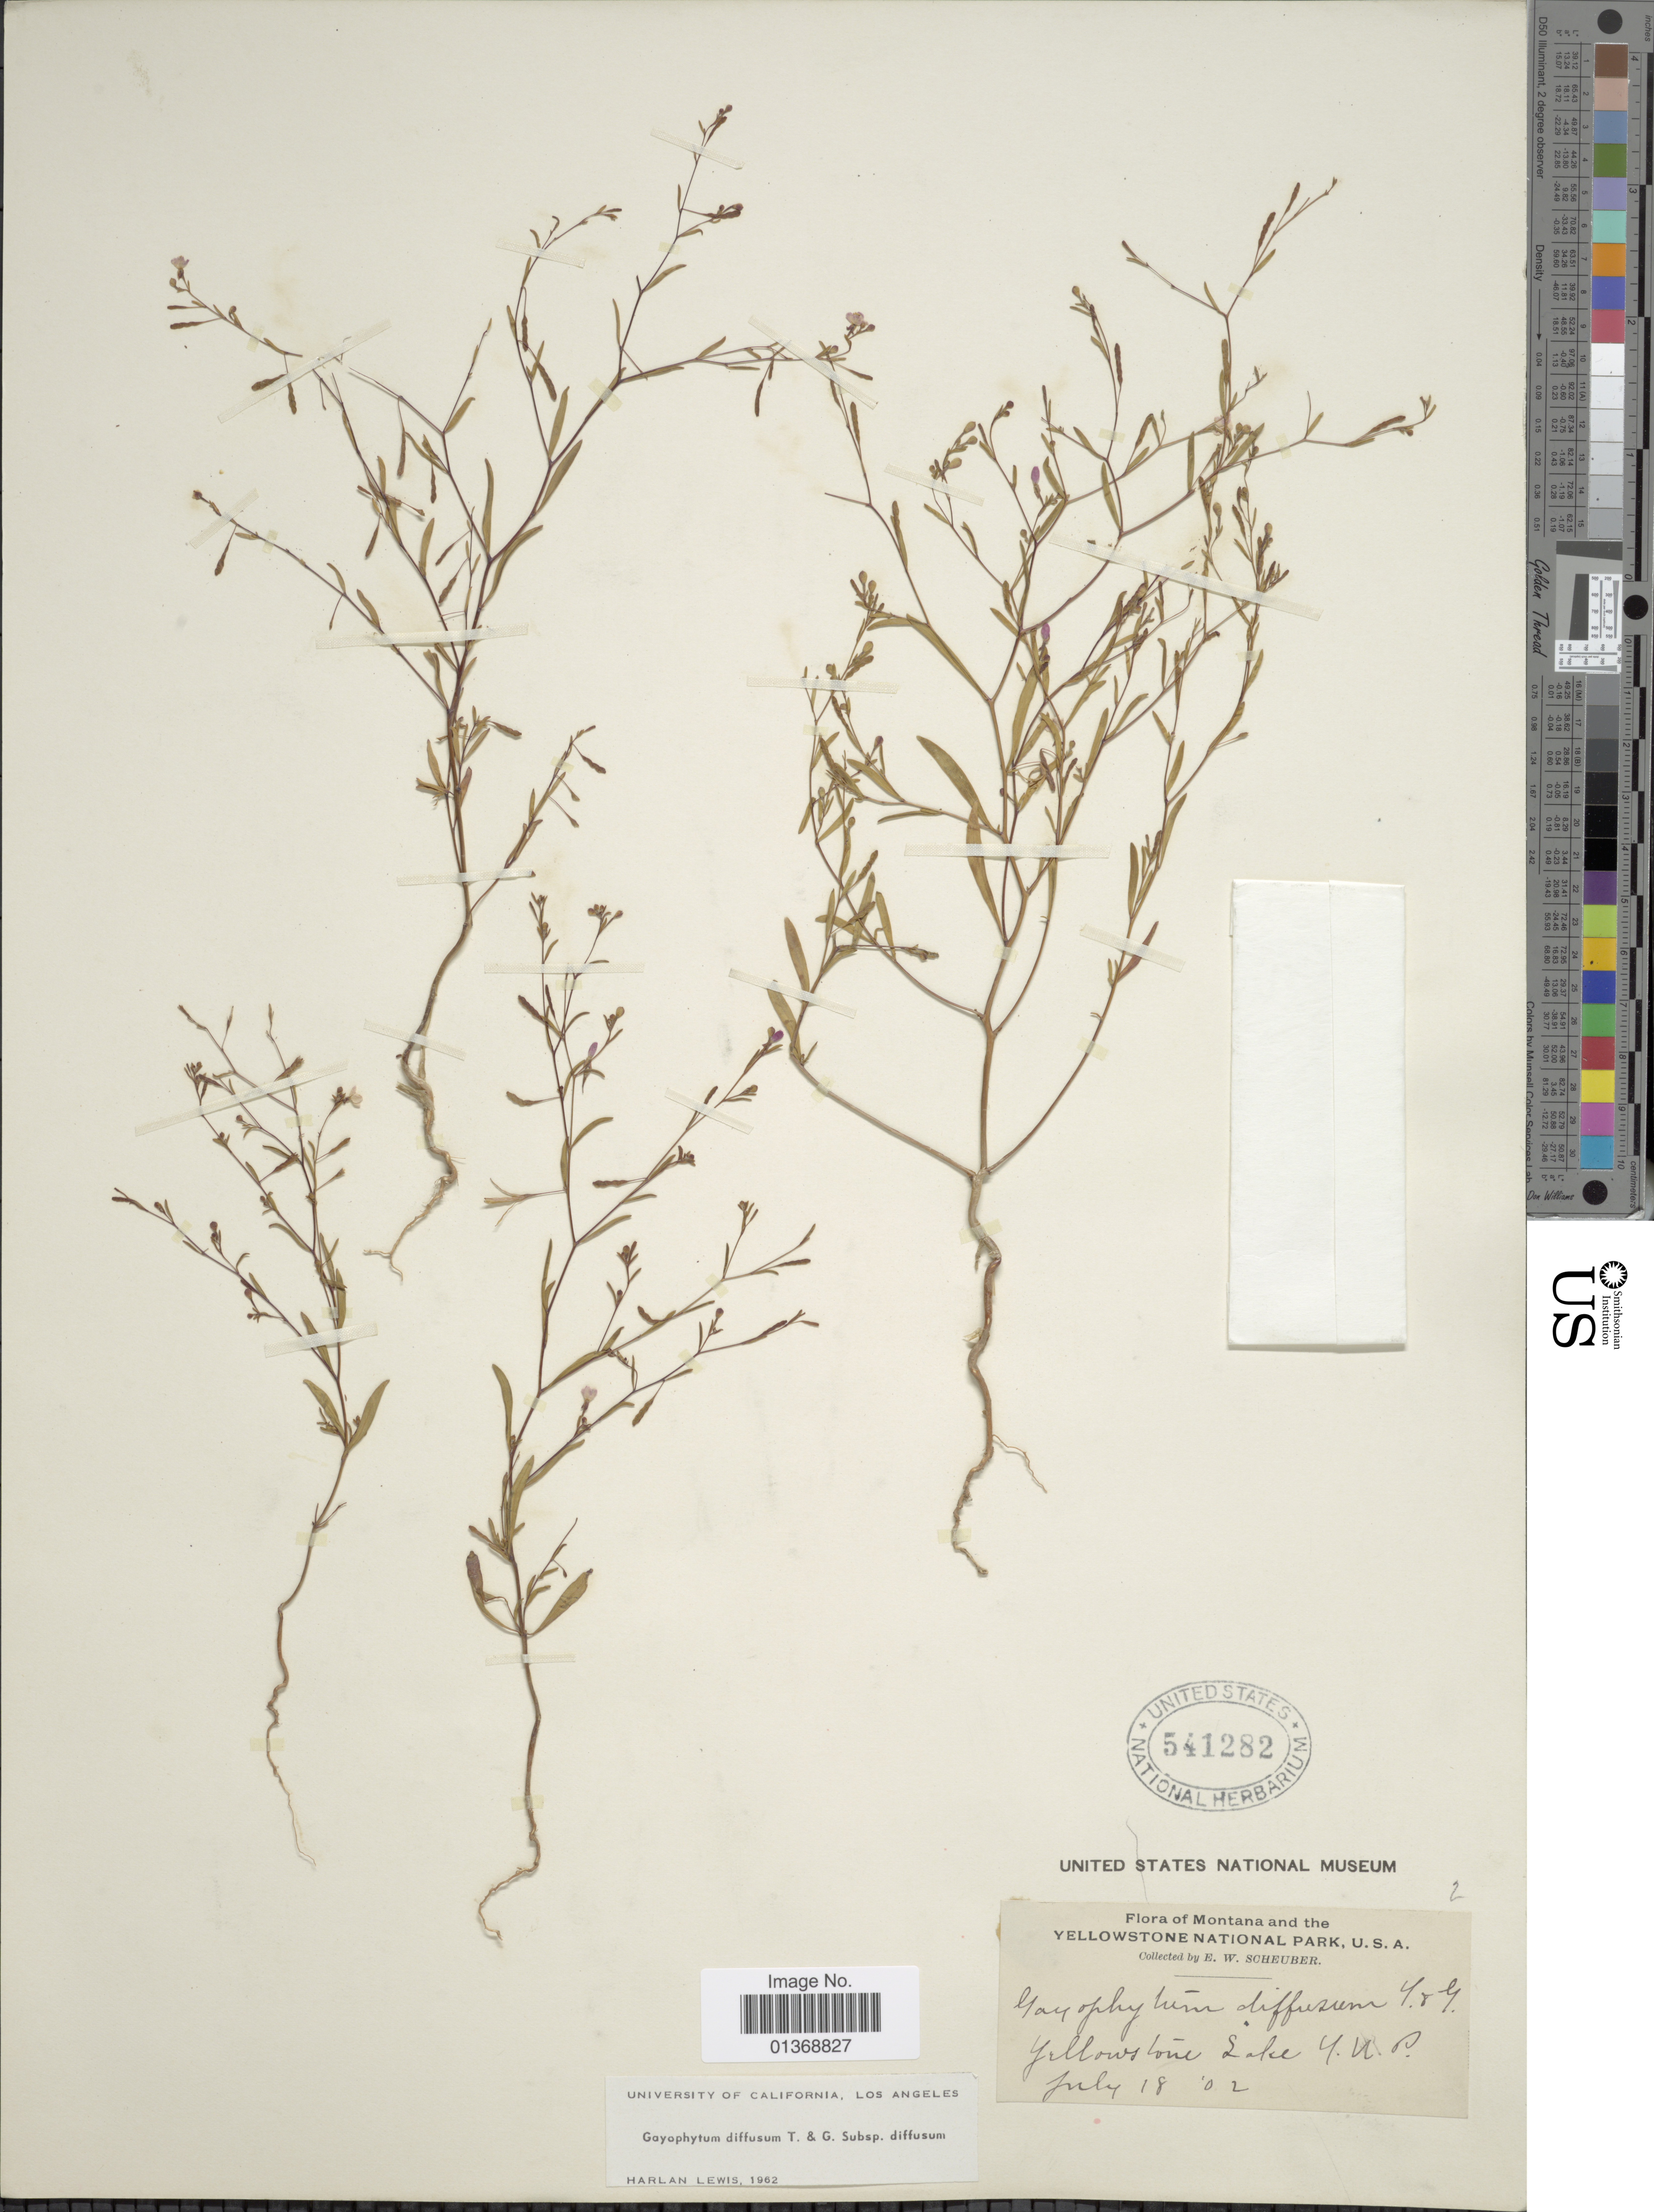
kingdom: Plantae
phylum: Tracheophyta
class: Magnoliopsida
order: Myrtales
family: Onagraceae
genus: Gayophytum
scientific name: Gayophytum diffusum subsp. diffusum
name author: Torr. & A. Gray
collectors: E. Scheuber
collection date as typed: Transcribed d/m/y: 18/7/2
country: United States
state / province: Montana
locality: Yellowstone National Park, Yellowstone Lake Y. N. P.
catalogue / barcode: US 541282